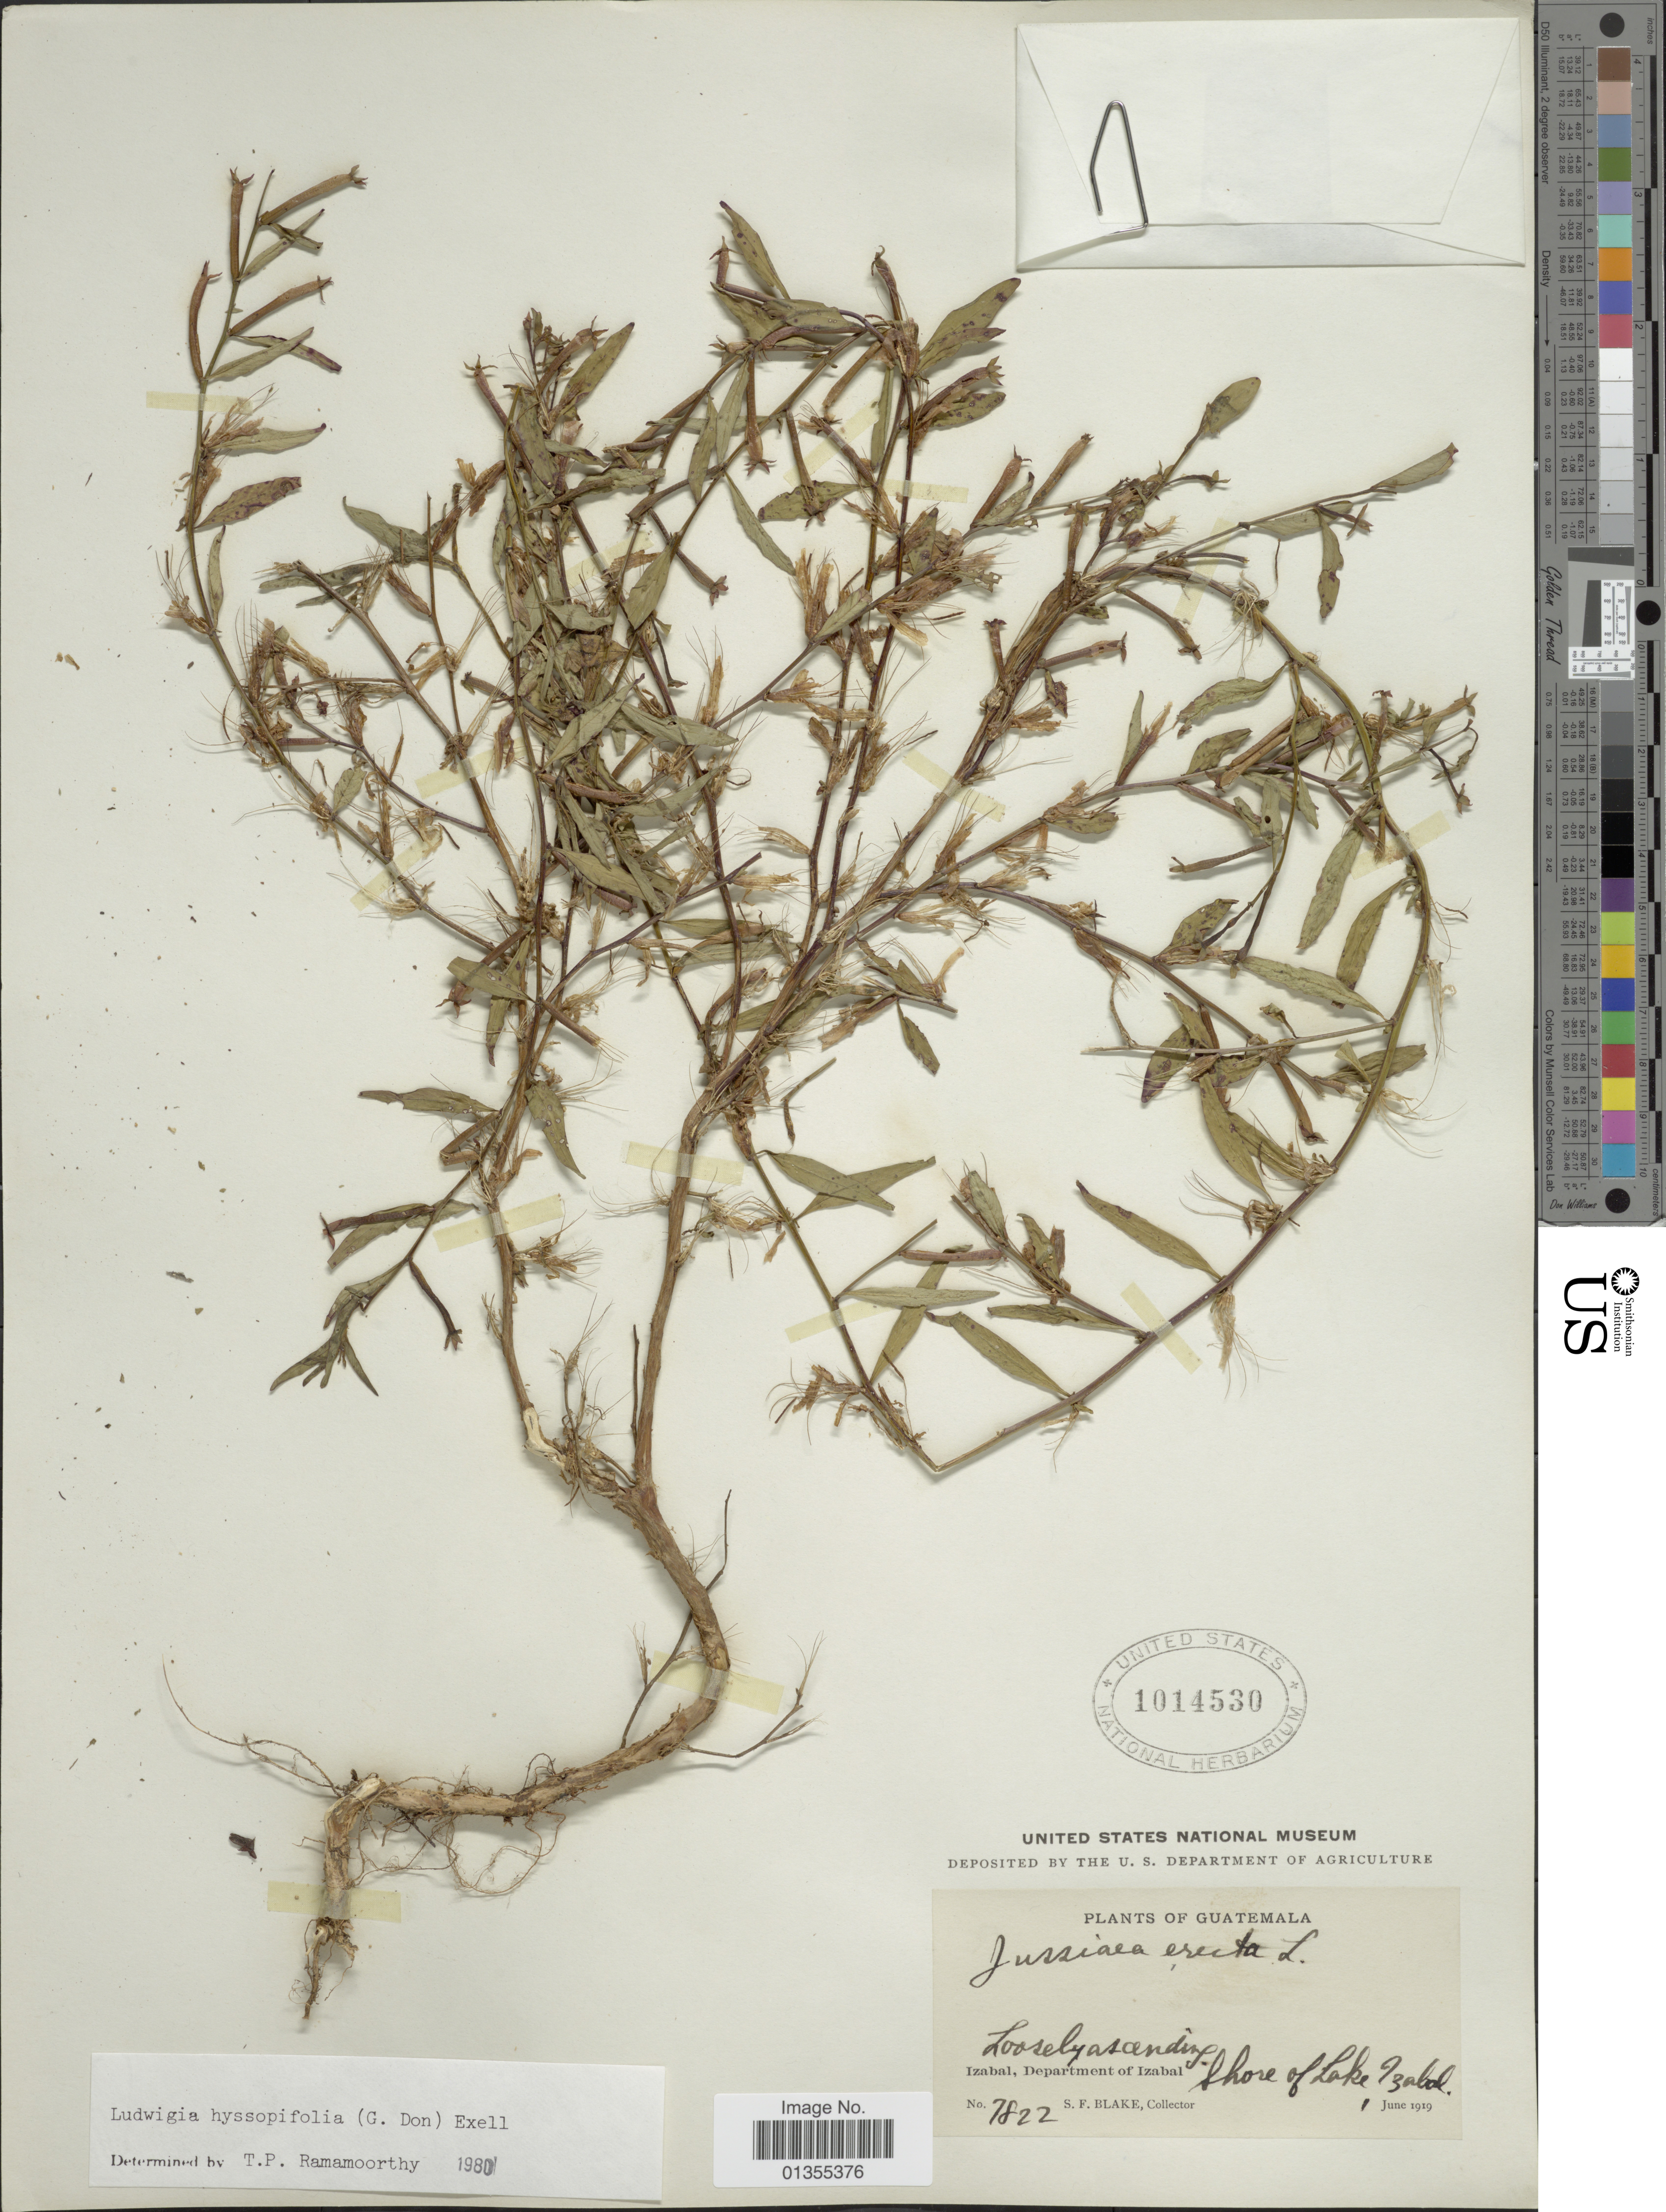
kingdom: Plantae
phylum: Tracheophyta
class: Magnoliopsida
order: Myrtales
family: Onagraceae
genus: Ludwigia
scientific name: Ludwigia hyssopifolia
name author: (G. Don) Exell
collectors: S. Blake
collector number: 7822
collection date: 1919-06-01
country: Guatemala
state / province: Izabal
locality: Department of Izabal. Shore of Lake Izabal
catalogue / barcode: US 1014530